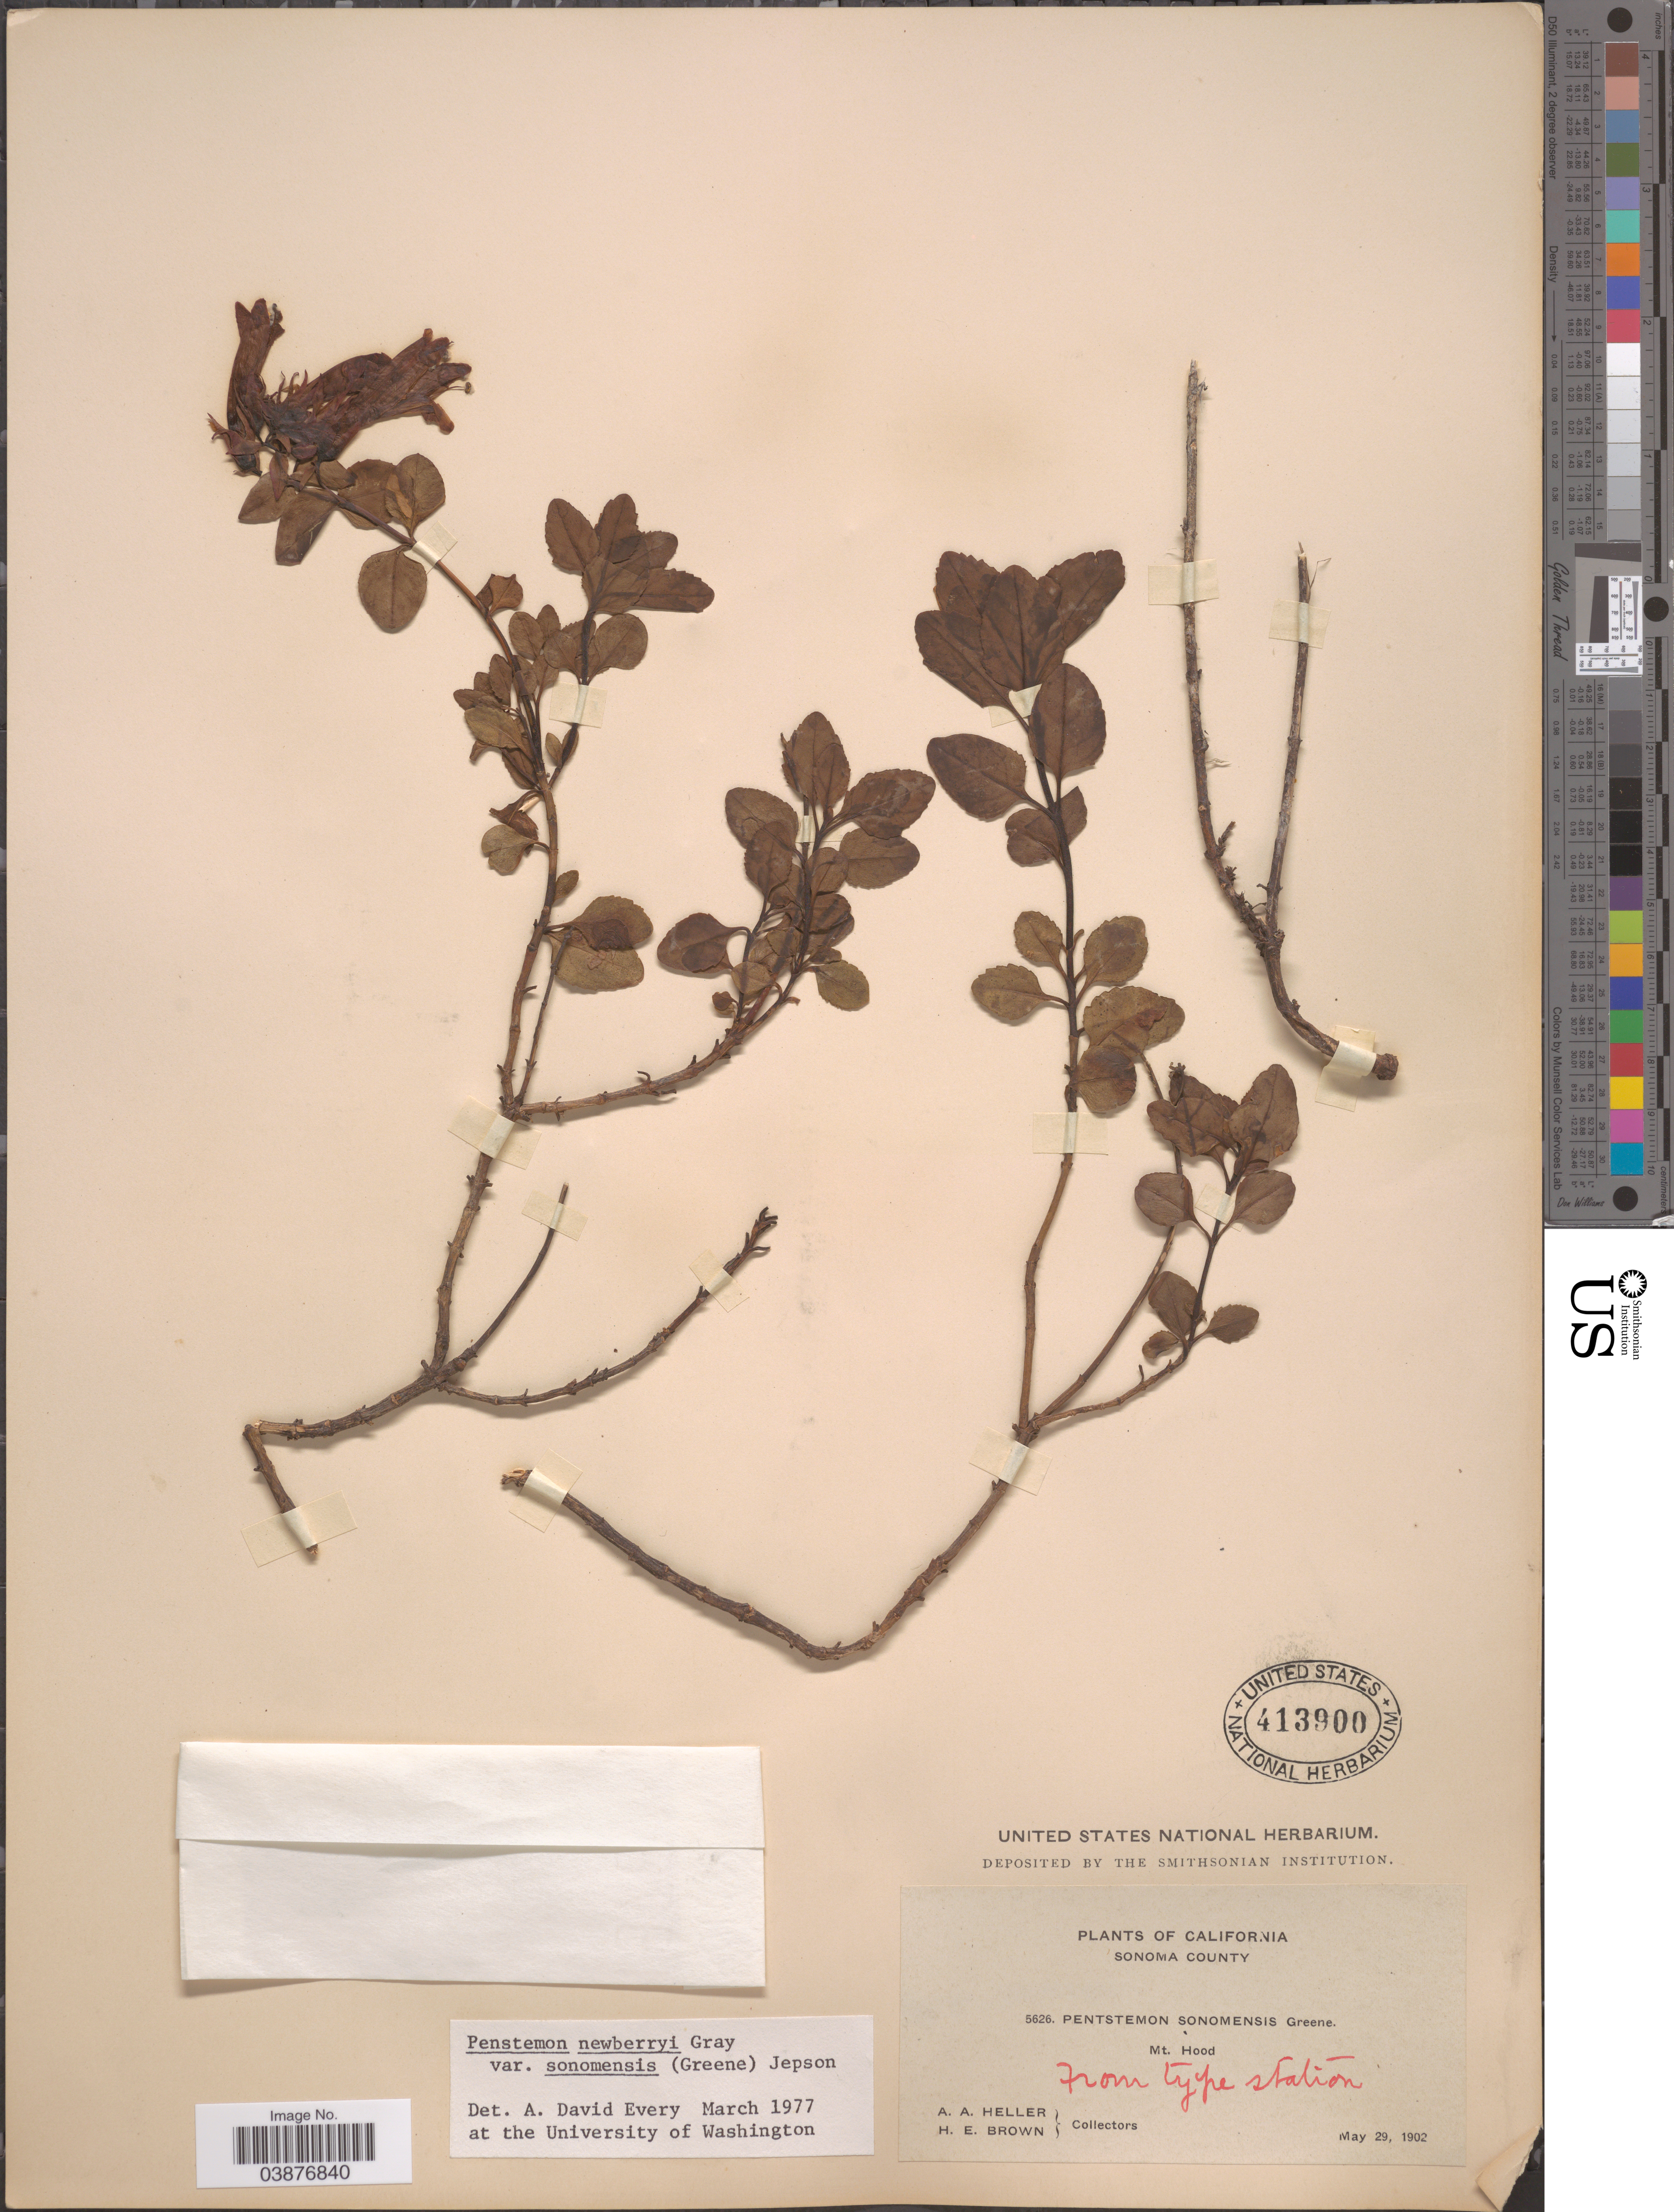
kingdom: Plantae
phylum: Tracheophyta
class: Magnoliopsida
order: Lamiales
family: Plantaginaceae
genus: Penstemon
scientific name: Penstemon newberryi subsp. sonomensis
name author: (Greene) D.D. Keck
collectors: A. A. Heller & H. E. Brown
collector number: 5626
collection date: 1902-05-29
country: United States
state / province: California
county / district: Sonoma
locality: Sonoma County. Mt. Hood.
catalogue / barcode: US 413900